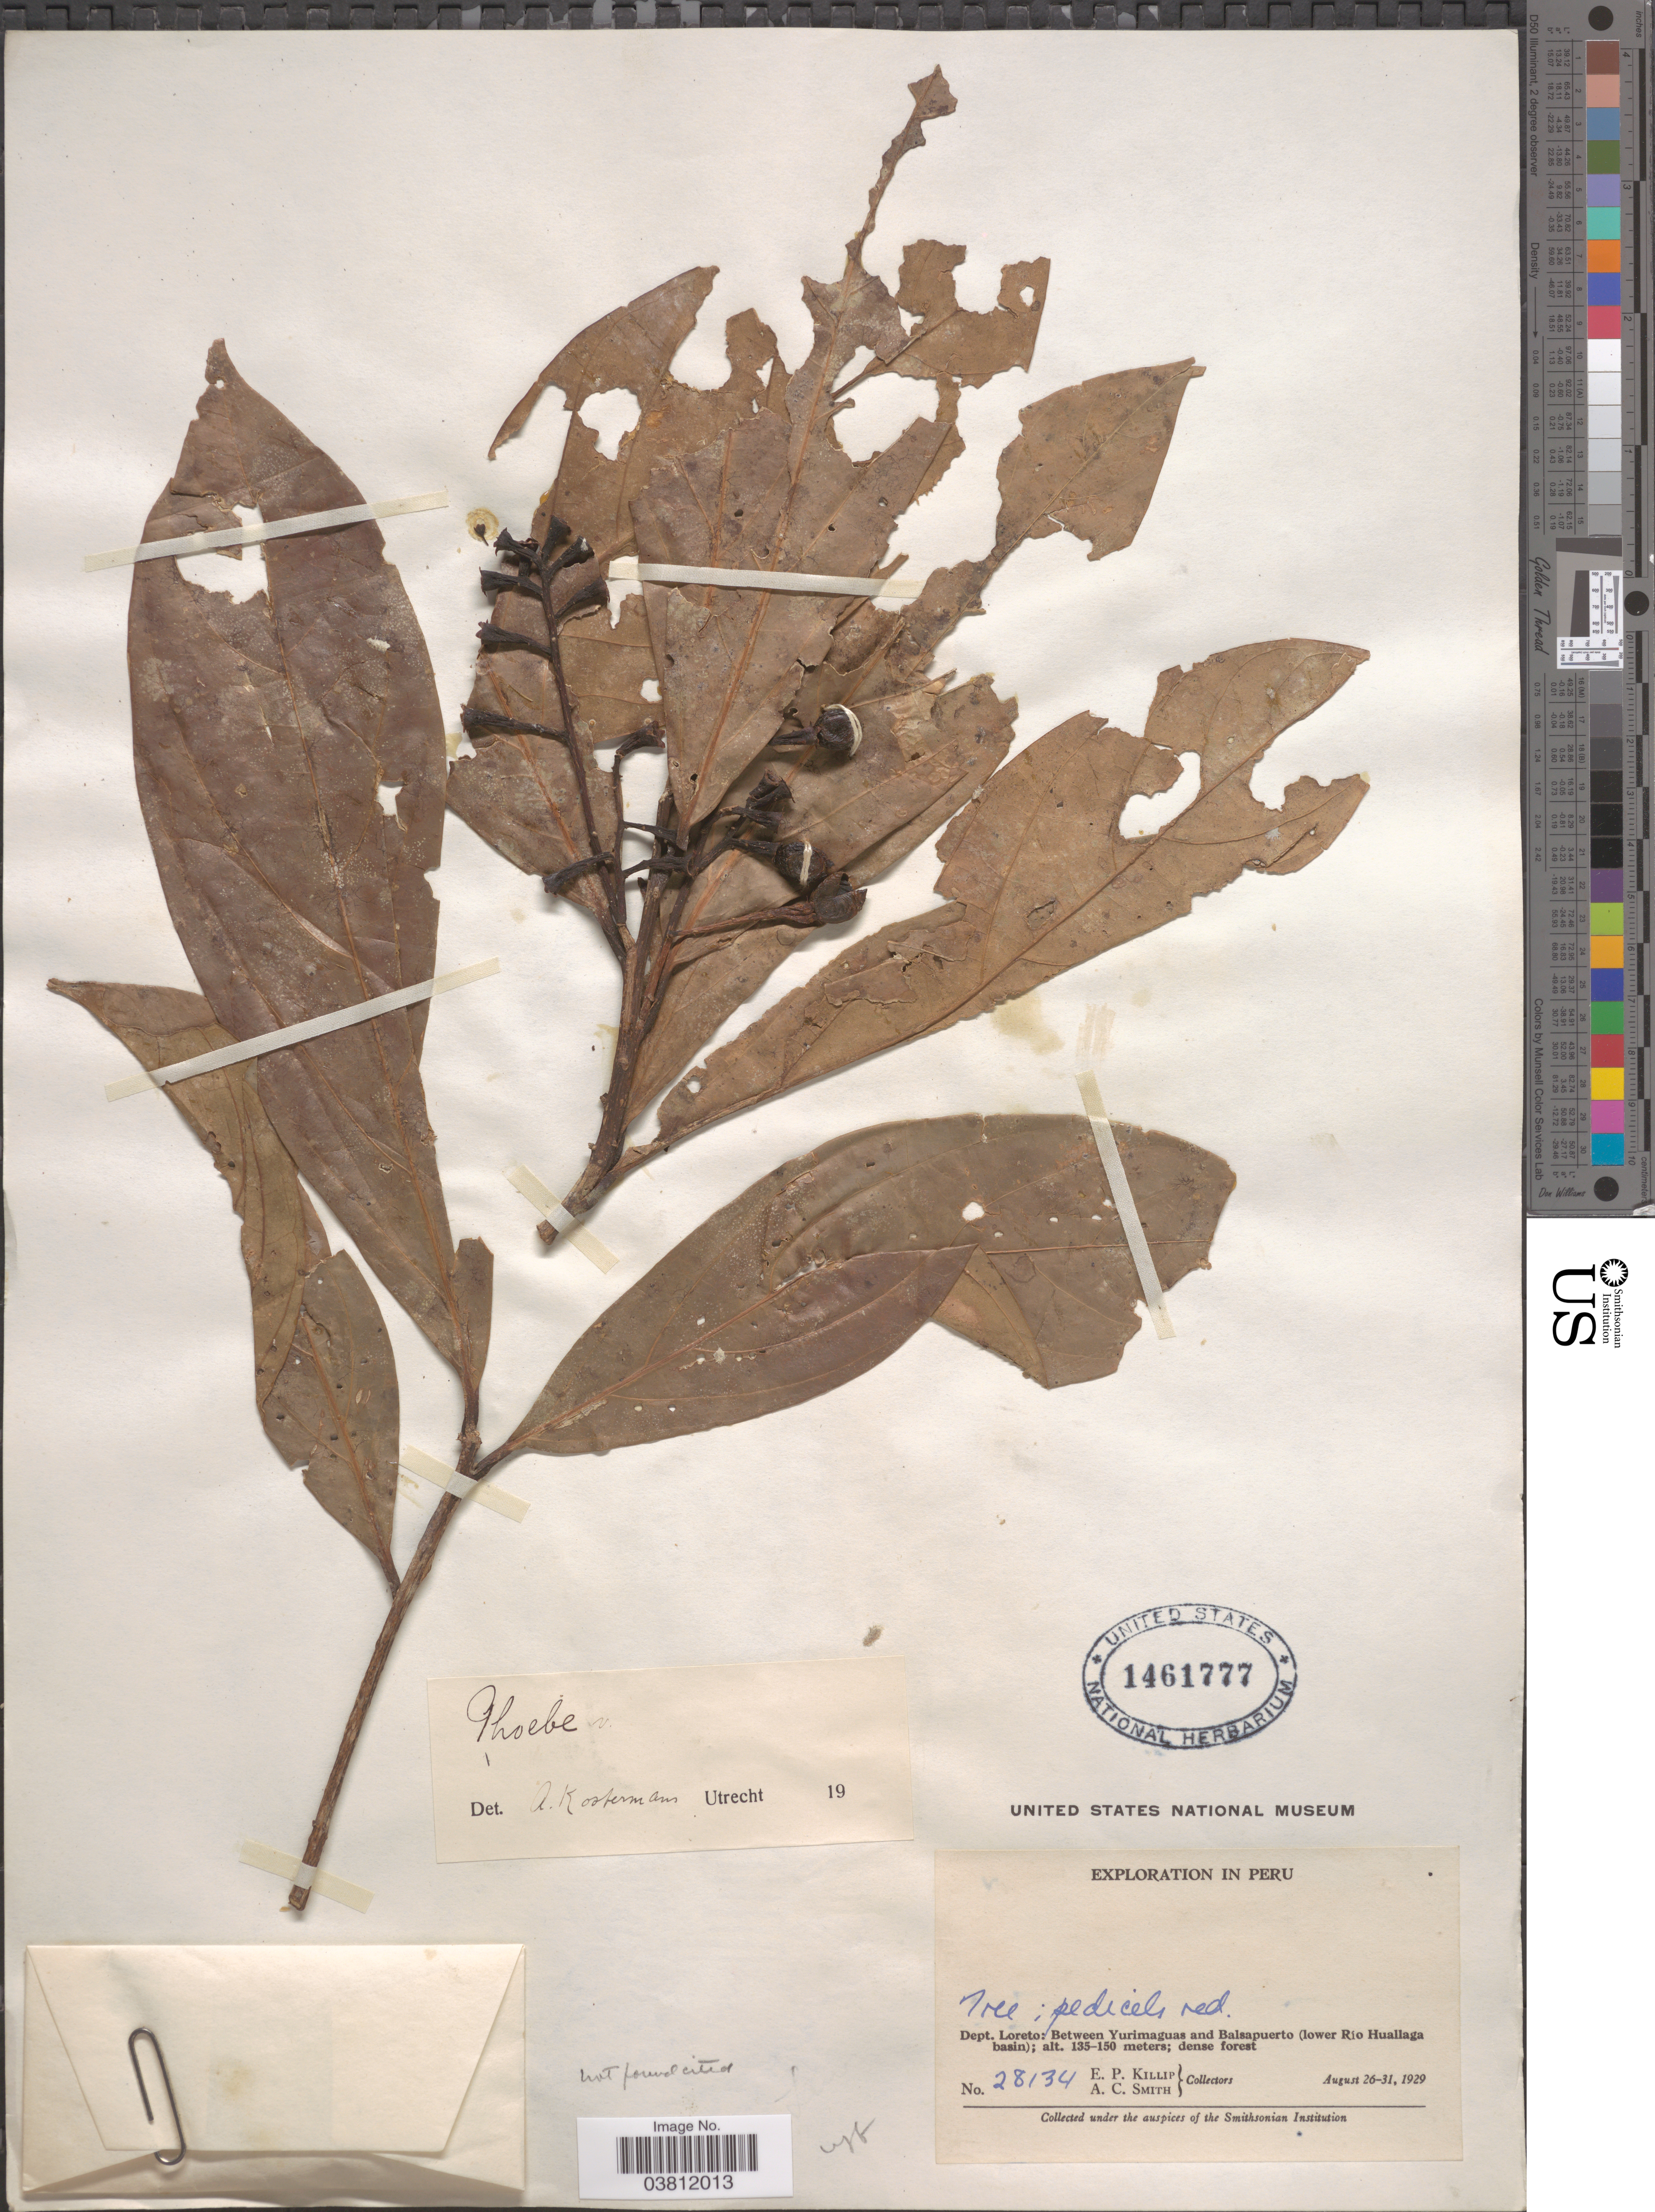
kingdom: Plantae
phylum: Tracheophyta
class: Magnoliopsida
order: Laurales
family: Lauraceae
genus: Phoebe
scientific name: Phoebe sp.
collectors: E. P. Killip & A. C. Smith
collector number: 28134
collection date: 1929-08-26/1929-08-31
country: Peru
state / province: Loreto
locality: Dept. Loreto: Between Yurimaguas and Balsapuerto (lower Rio Huallaga basin).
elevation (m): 135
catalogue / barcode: US 1461777